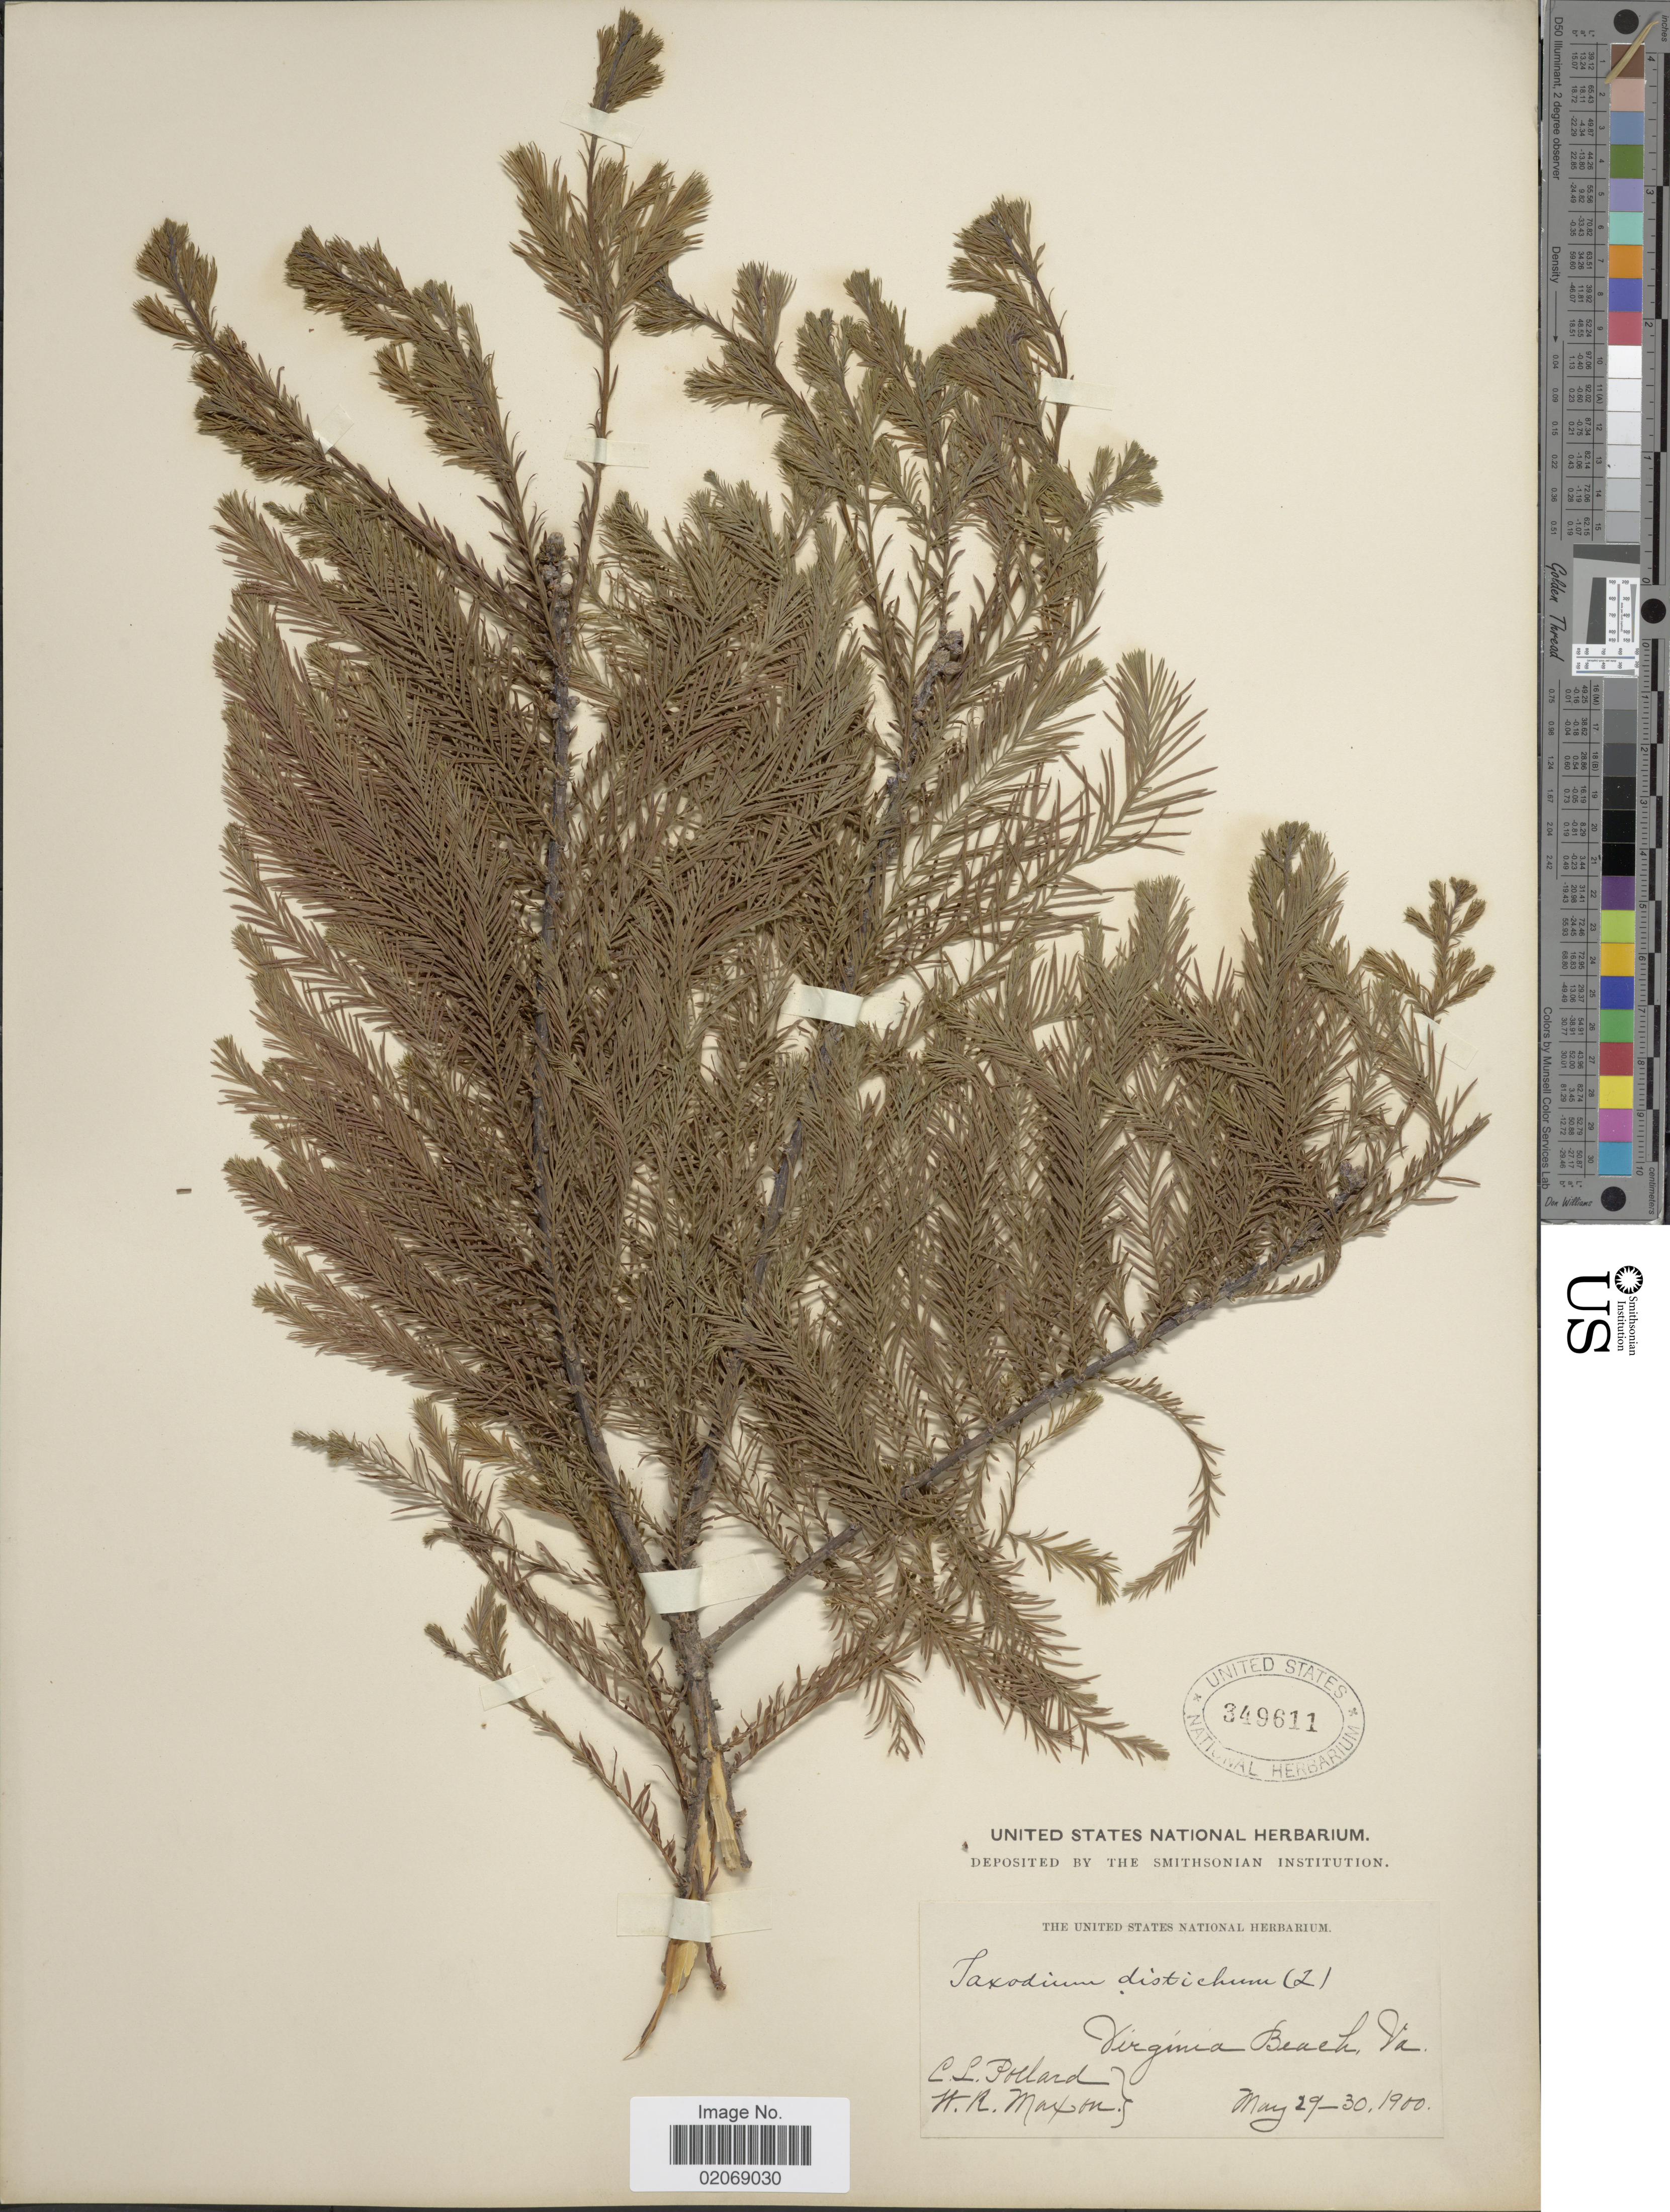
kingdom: Plantae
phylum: Tracheophyta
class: Pinopsida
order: Pinales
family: Cupressaceae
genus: Taxodium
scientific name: Taxodium distichum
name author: (L.) Rich.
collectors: C. L. Pollard & W. R. Maxon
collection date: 1900-05-29/1900-05-30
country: United States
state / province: Virginia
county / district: City of Virginia Beach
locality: Virginia Beach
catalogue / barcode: US 349611